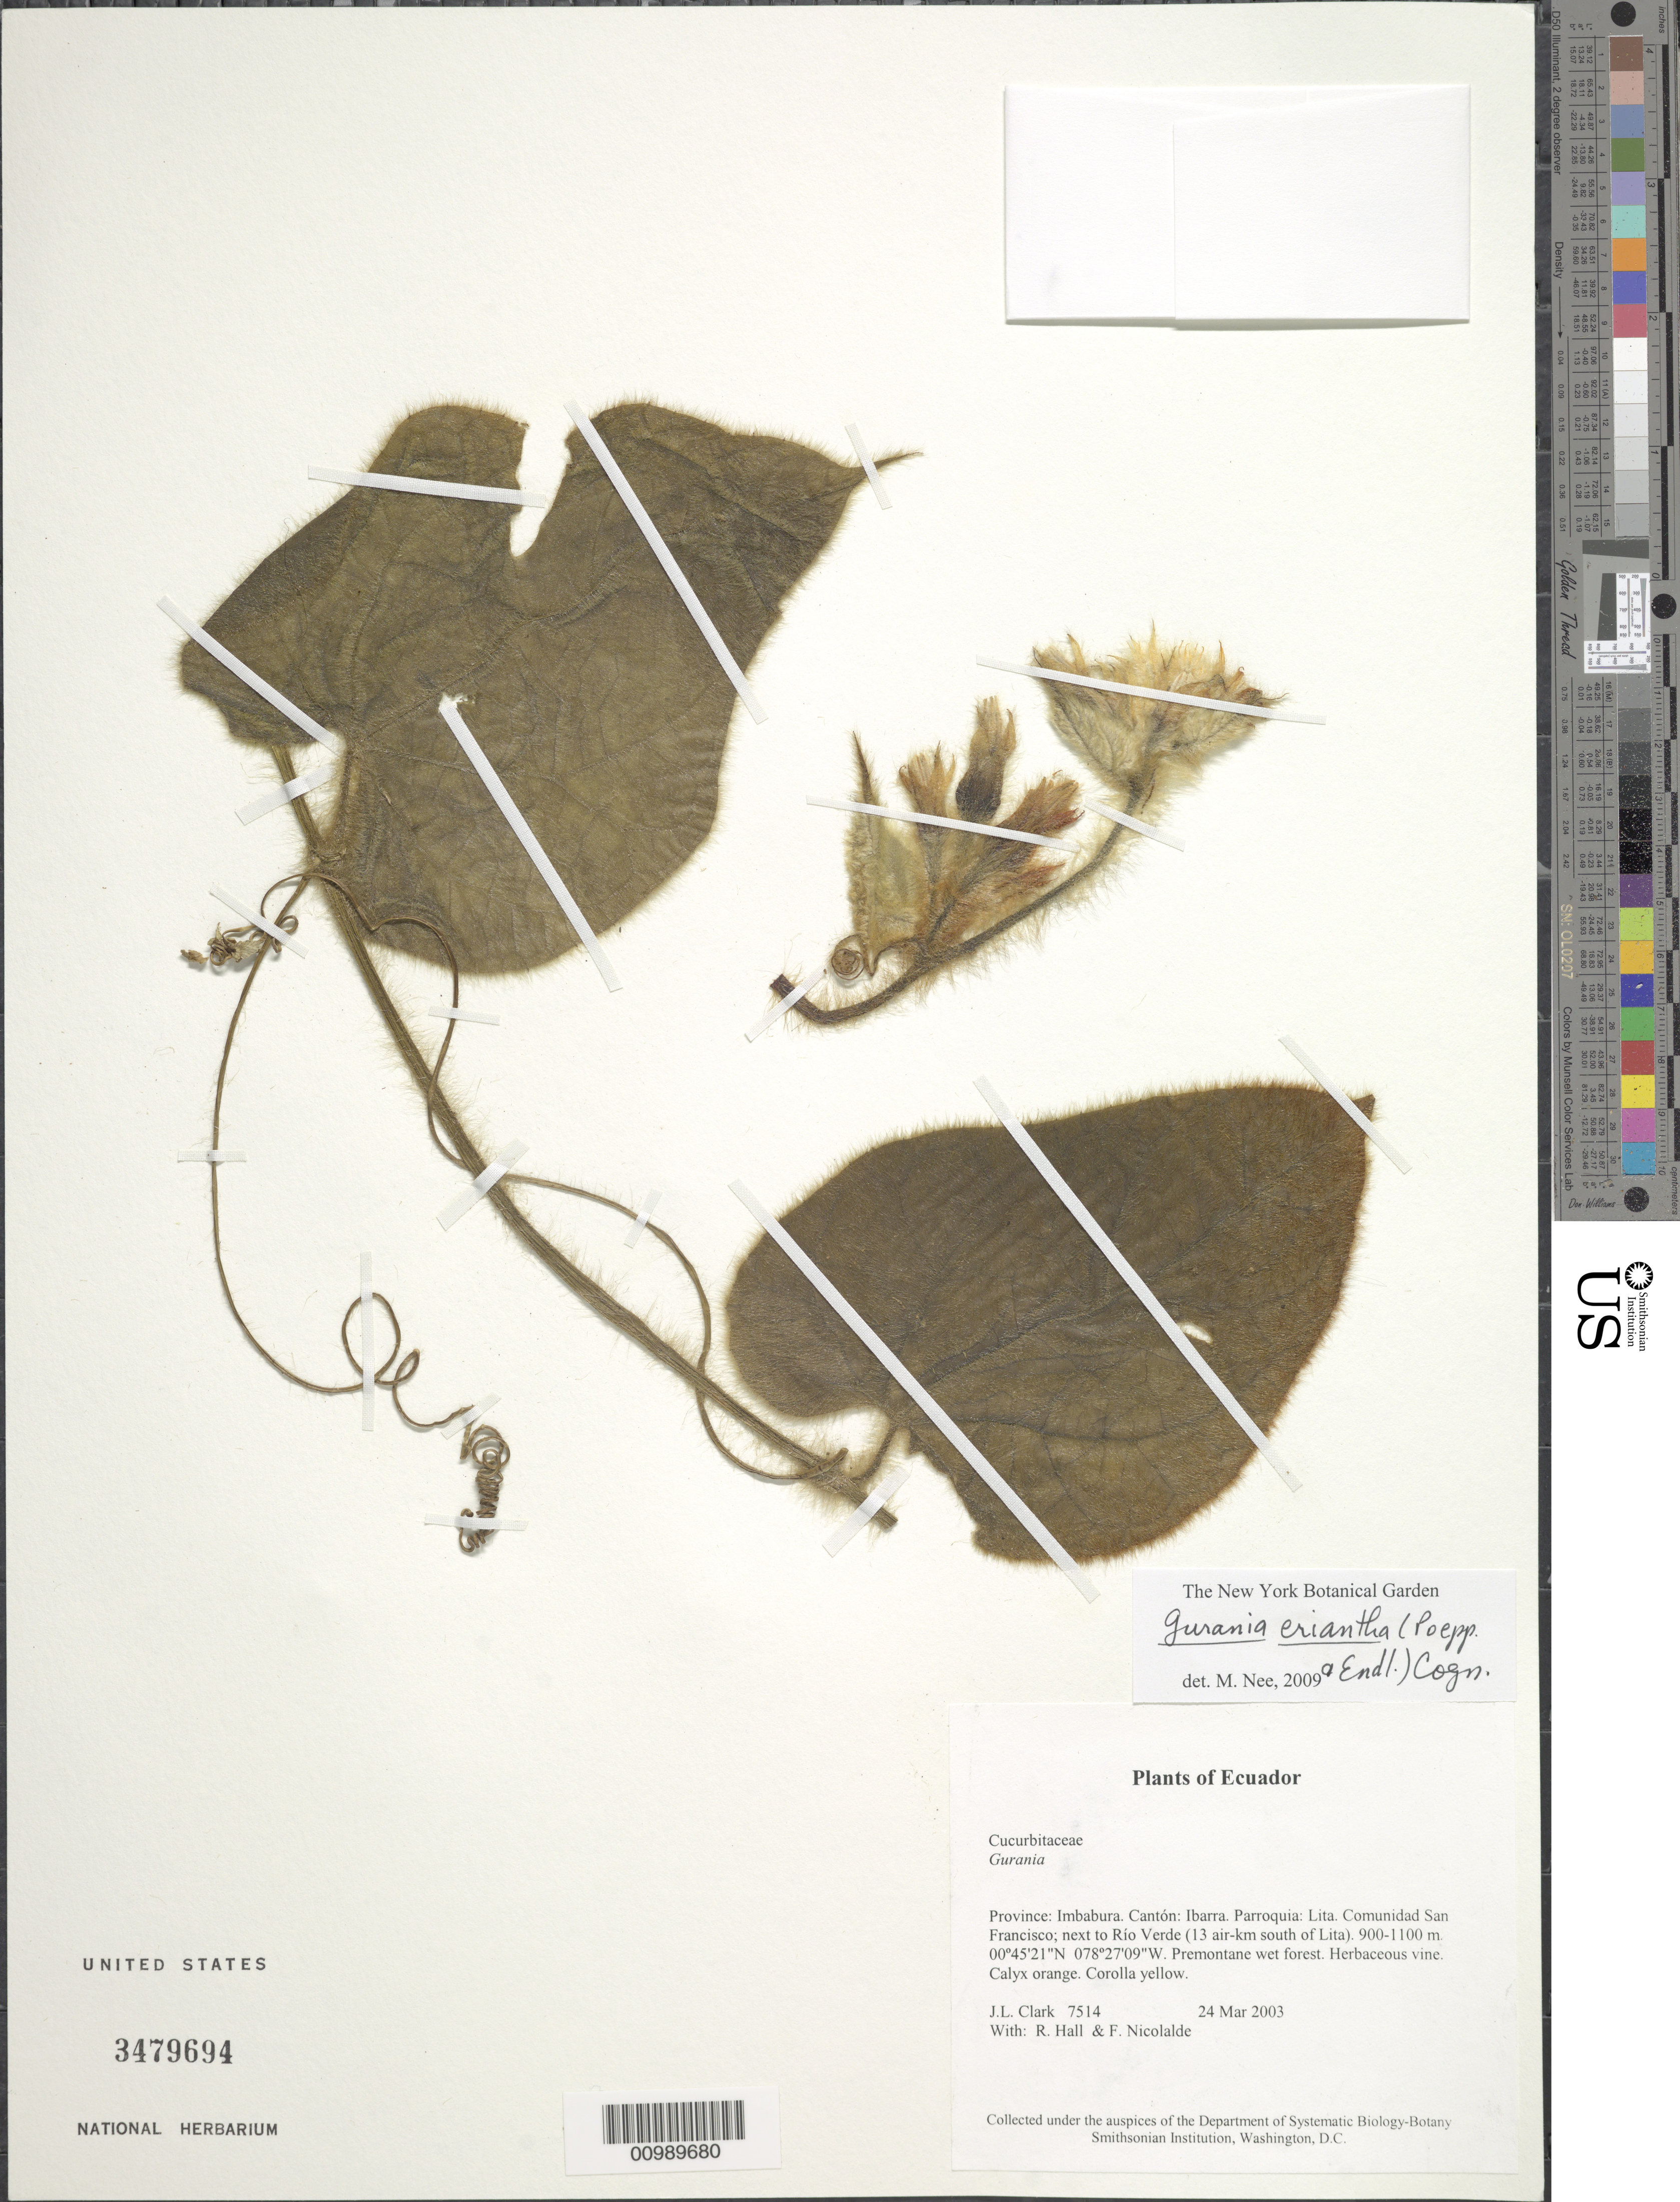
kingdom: Plantae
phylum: Tracheophyta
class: Magnoliopsida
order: Cucurbitales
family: Cucurbitaceae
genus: Gurania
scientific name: Gurania eriantha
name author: (Poepp. & Endl.) Cogn.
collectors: J. L. Clark, R. Hall & F. Nicolalde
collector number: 07514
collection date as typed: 24 Mar 2003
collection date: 2003-03-24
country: Ecuador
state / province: Imbabura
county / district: Ibarra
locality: Parroquia: Lita. Comunidad San Francisco; next to Río Verde (13 air-km south of Lita).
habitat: Premontane wet forest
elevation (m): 900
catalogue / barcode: US 3479694